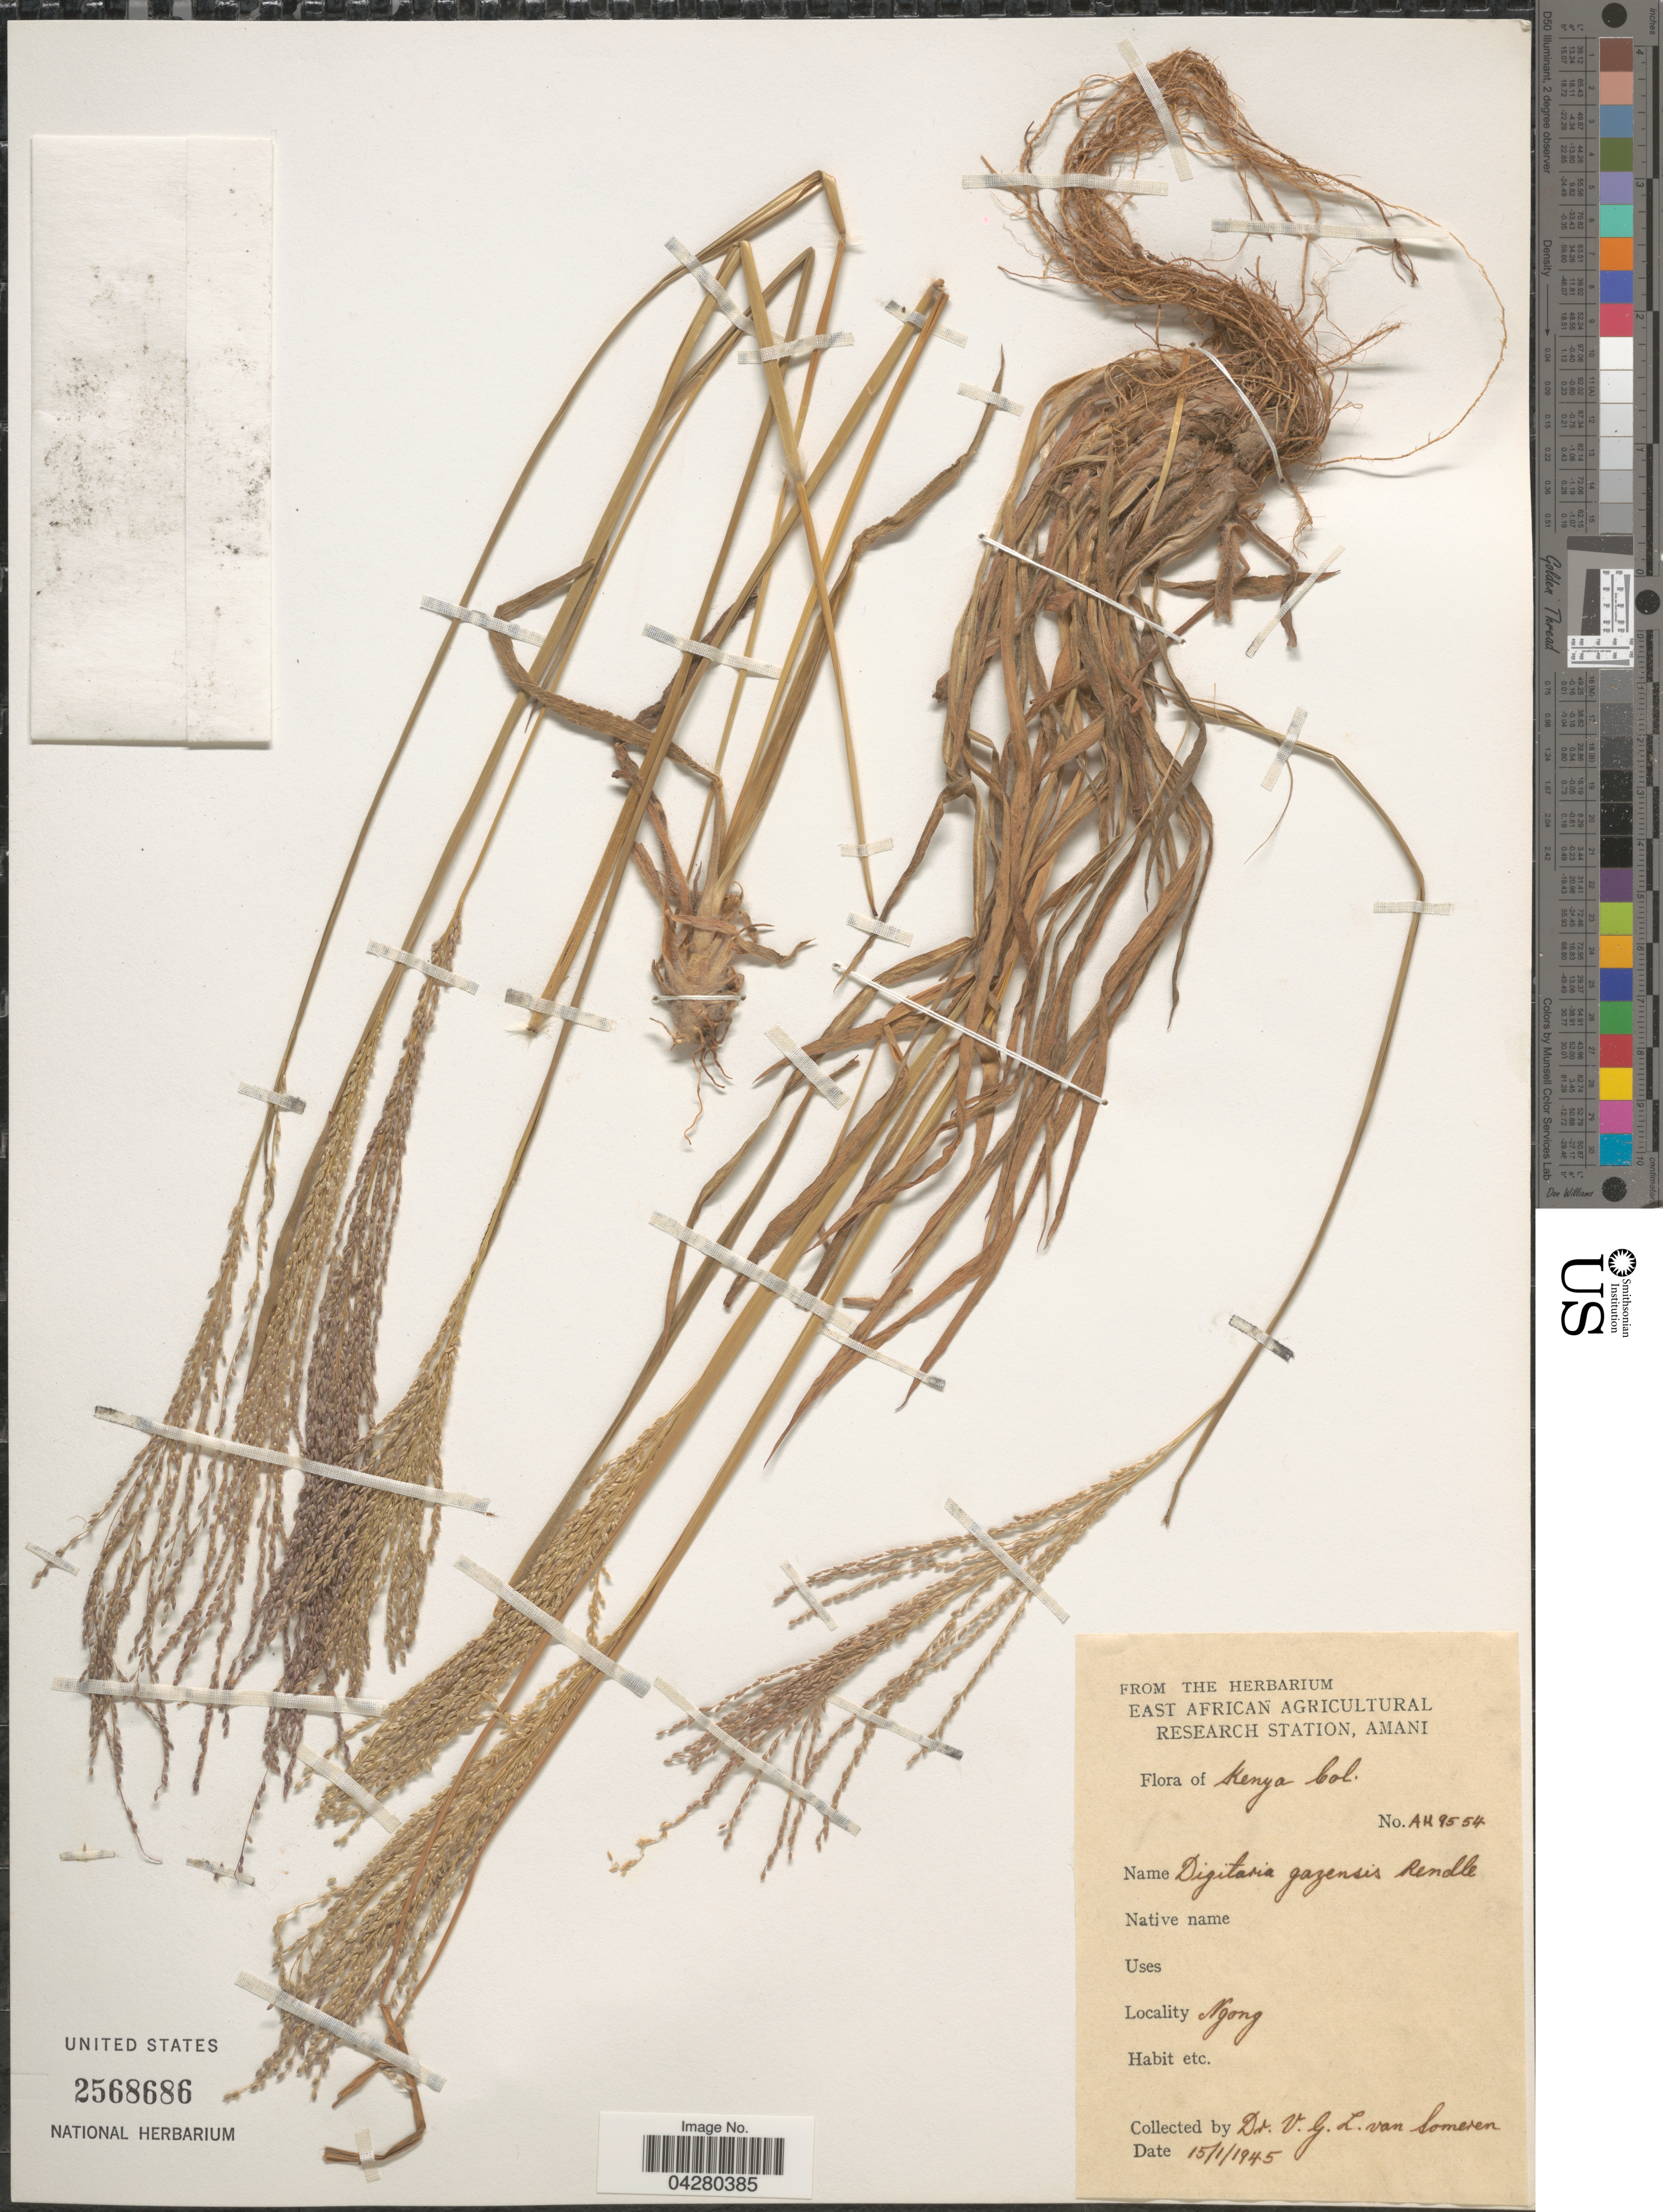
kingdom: Plantae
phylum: Tracheophyta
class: Liliopsida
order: Poales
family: Poaceae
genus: Digitaria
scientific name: Digitaria gazensis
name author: Rendle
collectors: V. Someren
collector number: AH9554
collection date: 1945-01-15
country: Kenya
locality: Kenya Col. Ngong.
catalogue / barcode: US 2568686